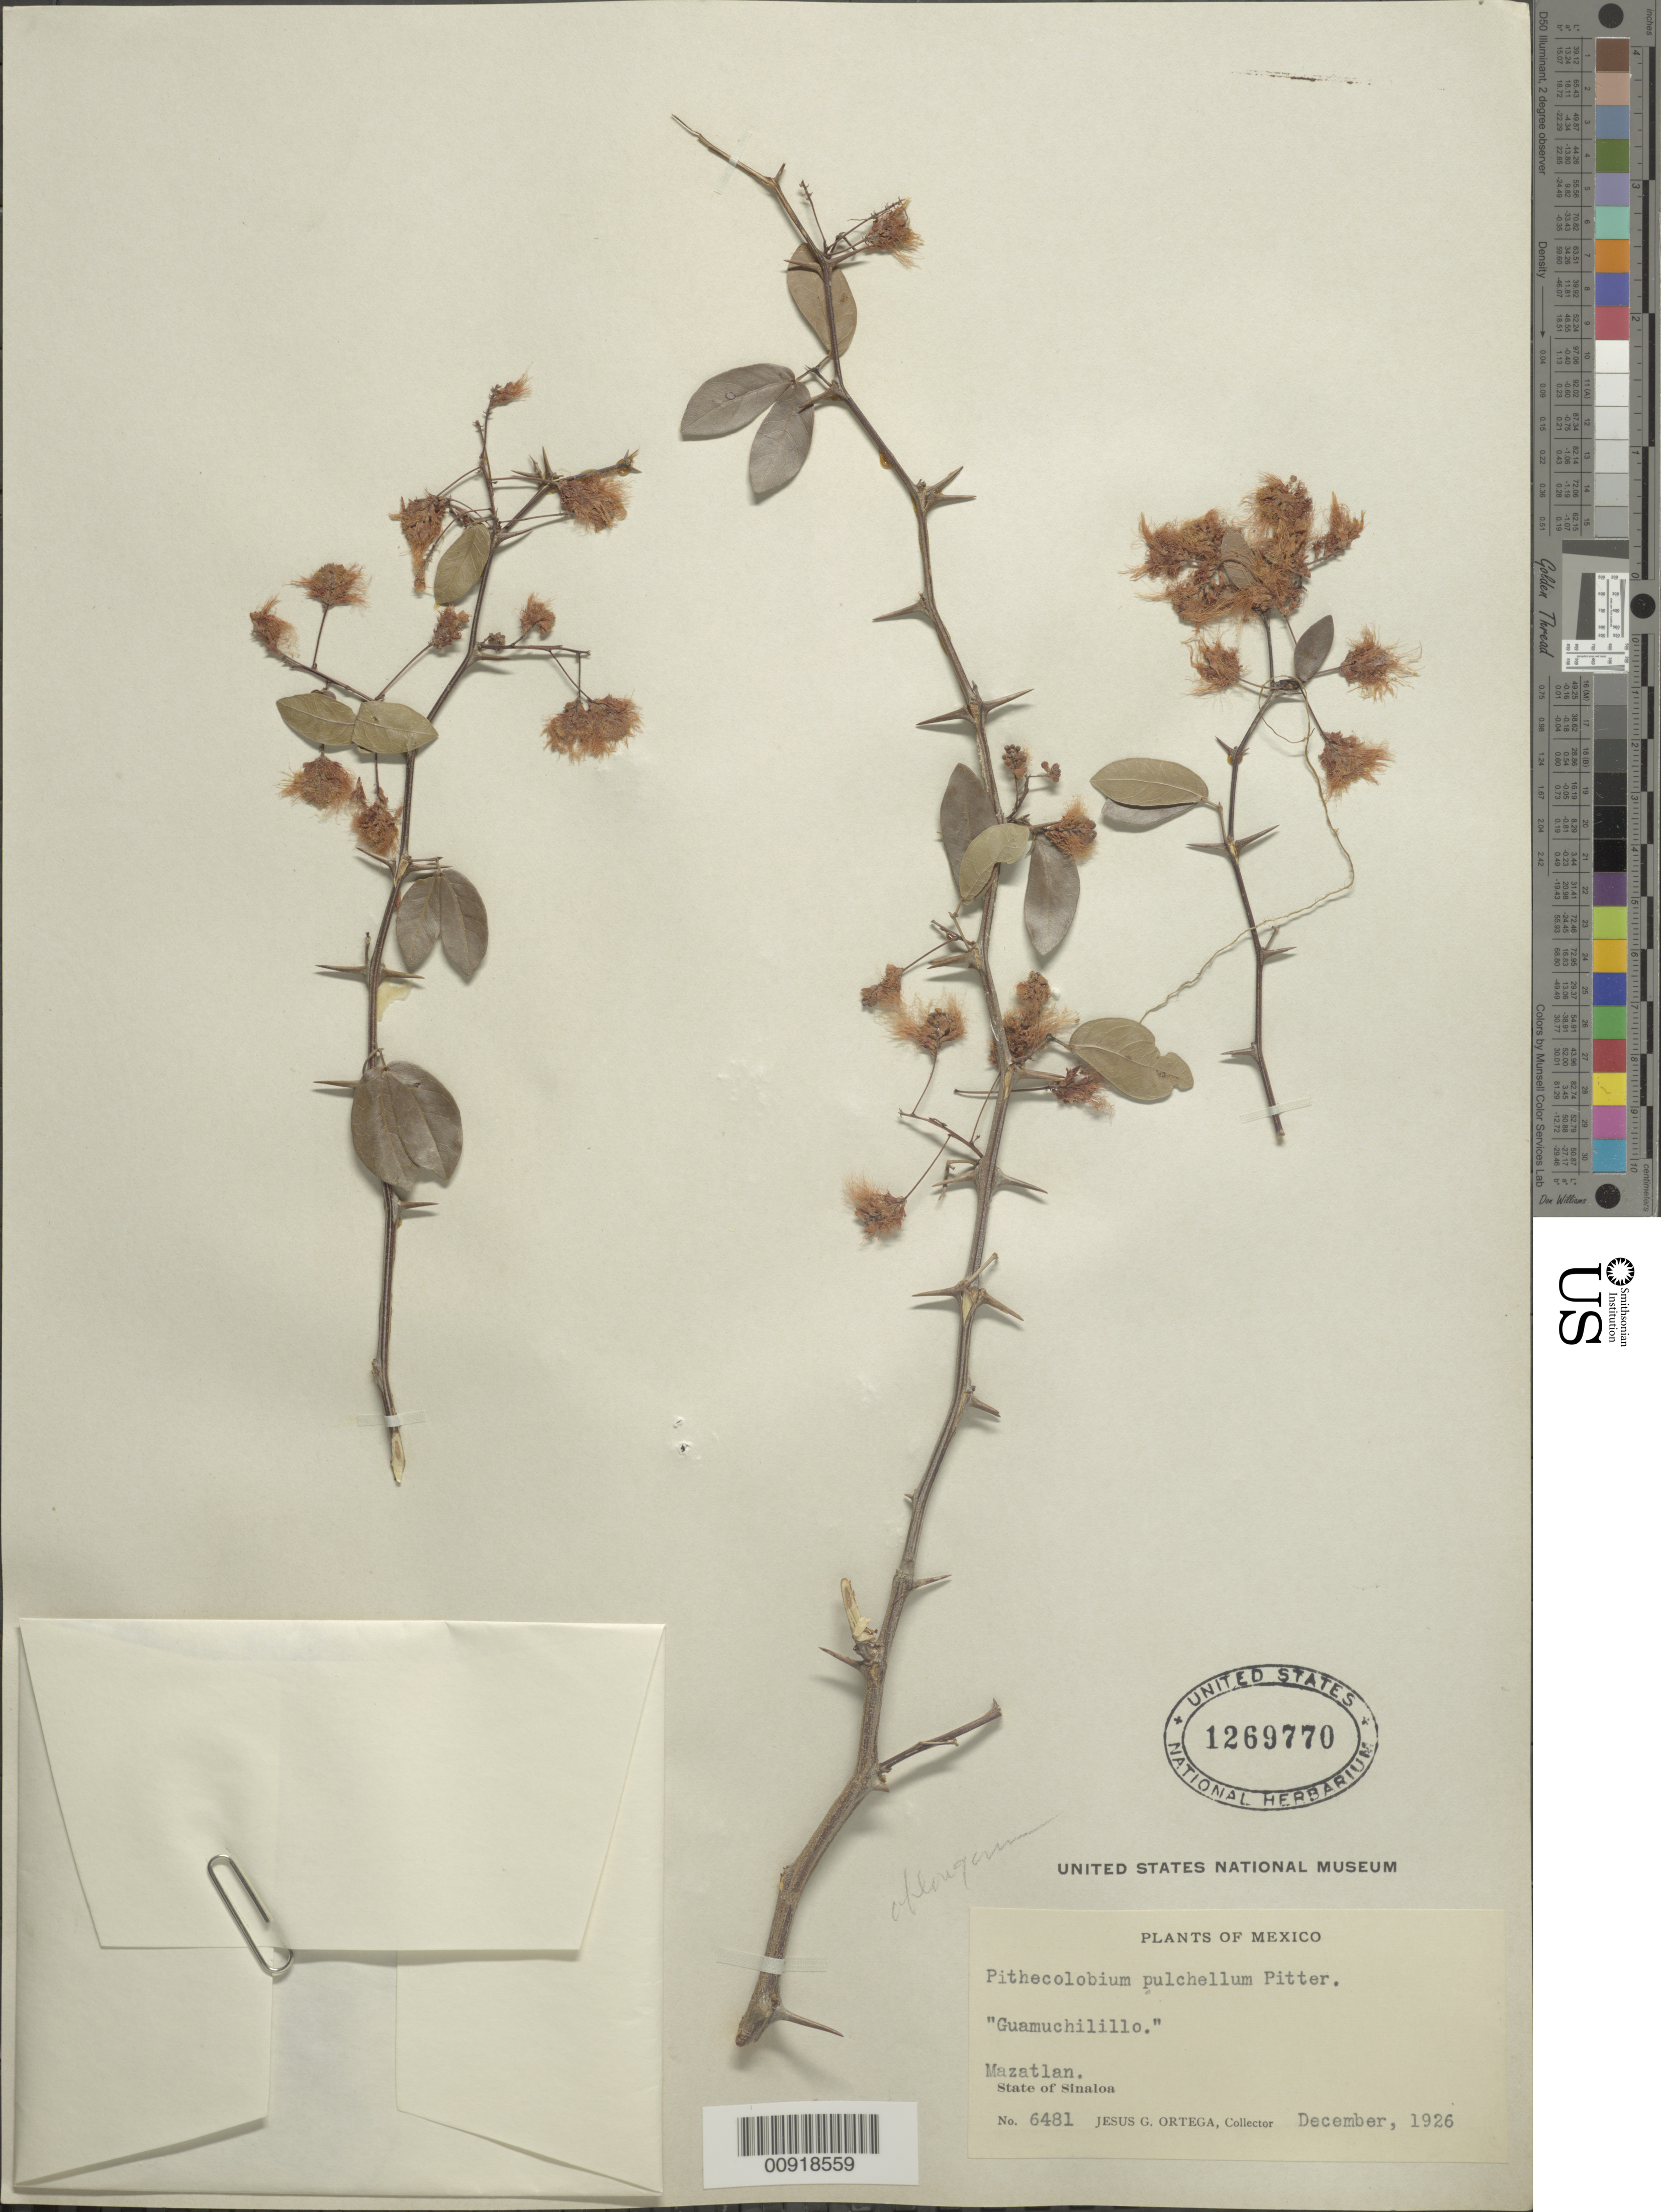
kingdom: Plantae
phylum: Tracheophyta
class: Magnoliopsida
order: Fabales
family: Fabaceae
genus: Pithecellobium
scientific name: Pithecellobium unguis-cati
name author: (L.) Benth.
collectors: J. Ortega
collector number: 6481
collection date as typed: Dec 1926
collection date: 1926-12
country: Mexico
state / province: Sinaloa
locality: Mazatlán, State of Sinaloa.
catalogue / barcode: US 1269770